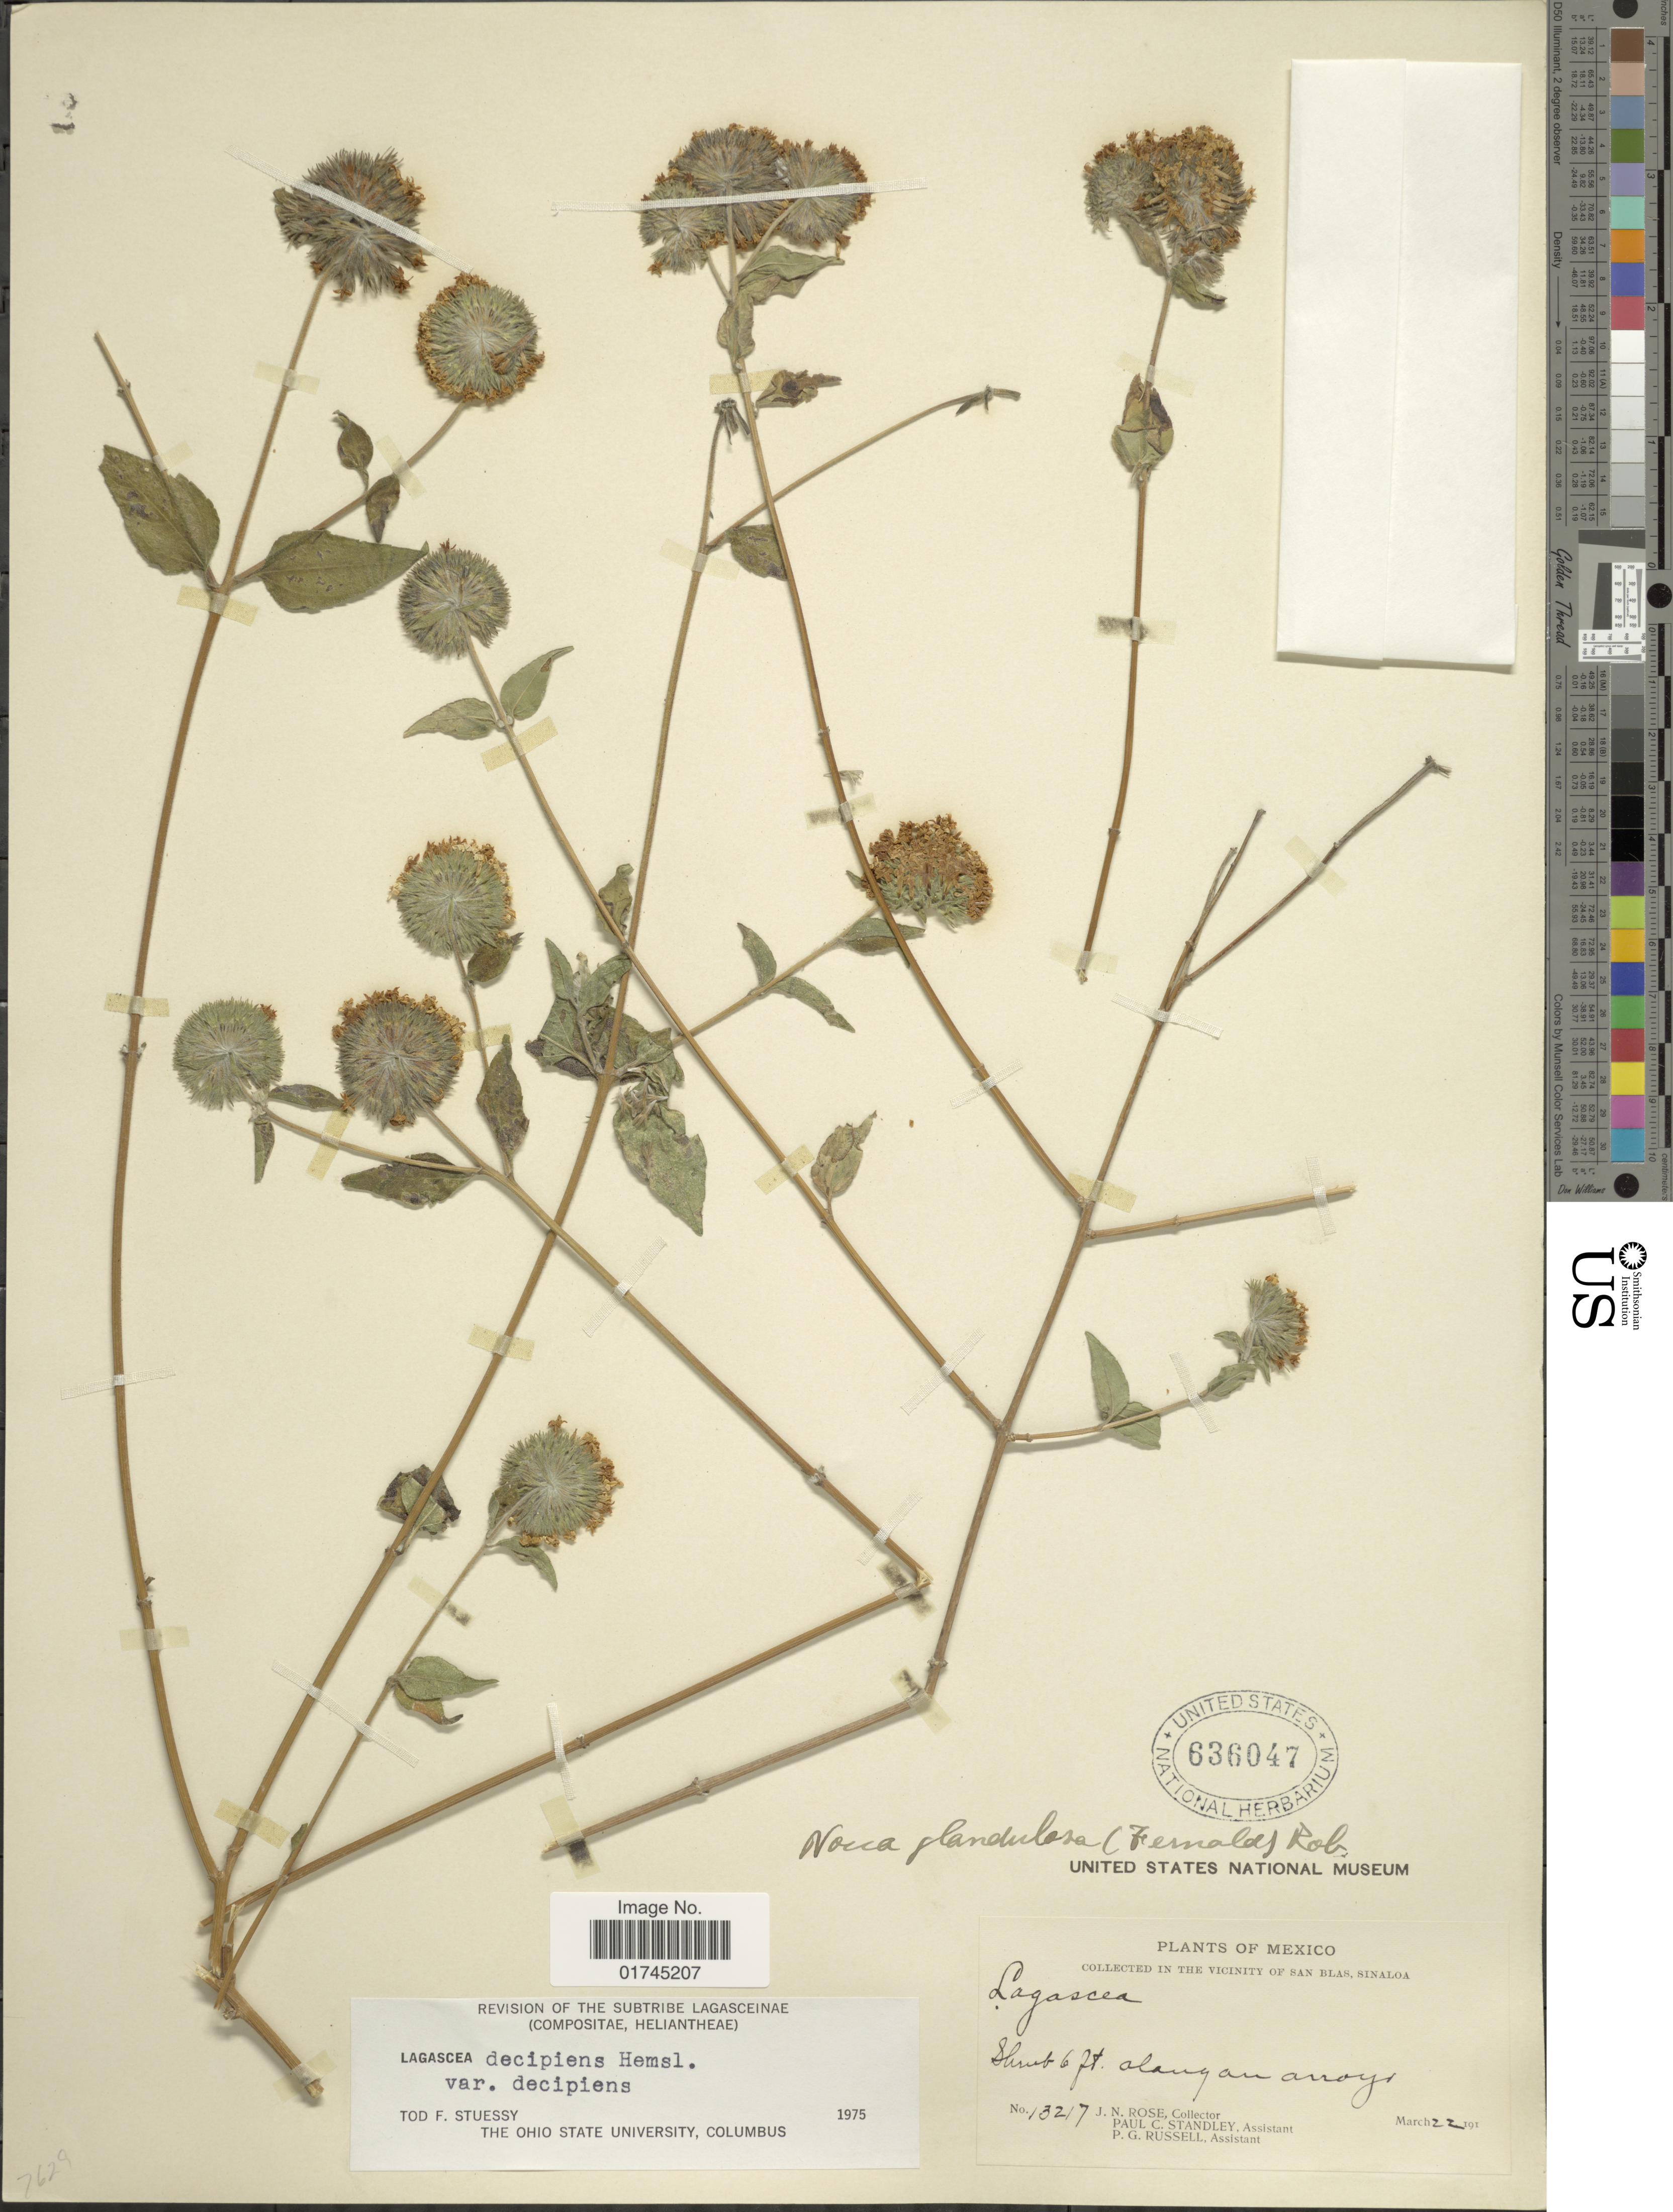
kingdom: Plantae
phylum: Tracheophyta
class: Magnoliopsida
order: Asterales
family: Asteraceae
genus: Lagascea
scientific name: Lagascea decipiens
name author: Hemsl.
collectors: J. N. Rose, P. C. Standley & P. G. Russell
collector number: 13217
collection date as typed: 191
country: Mexico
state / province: Sinaloa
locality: Vicinity of San Blas, along an arroyo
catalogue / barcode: US 636047